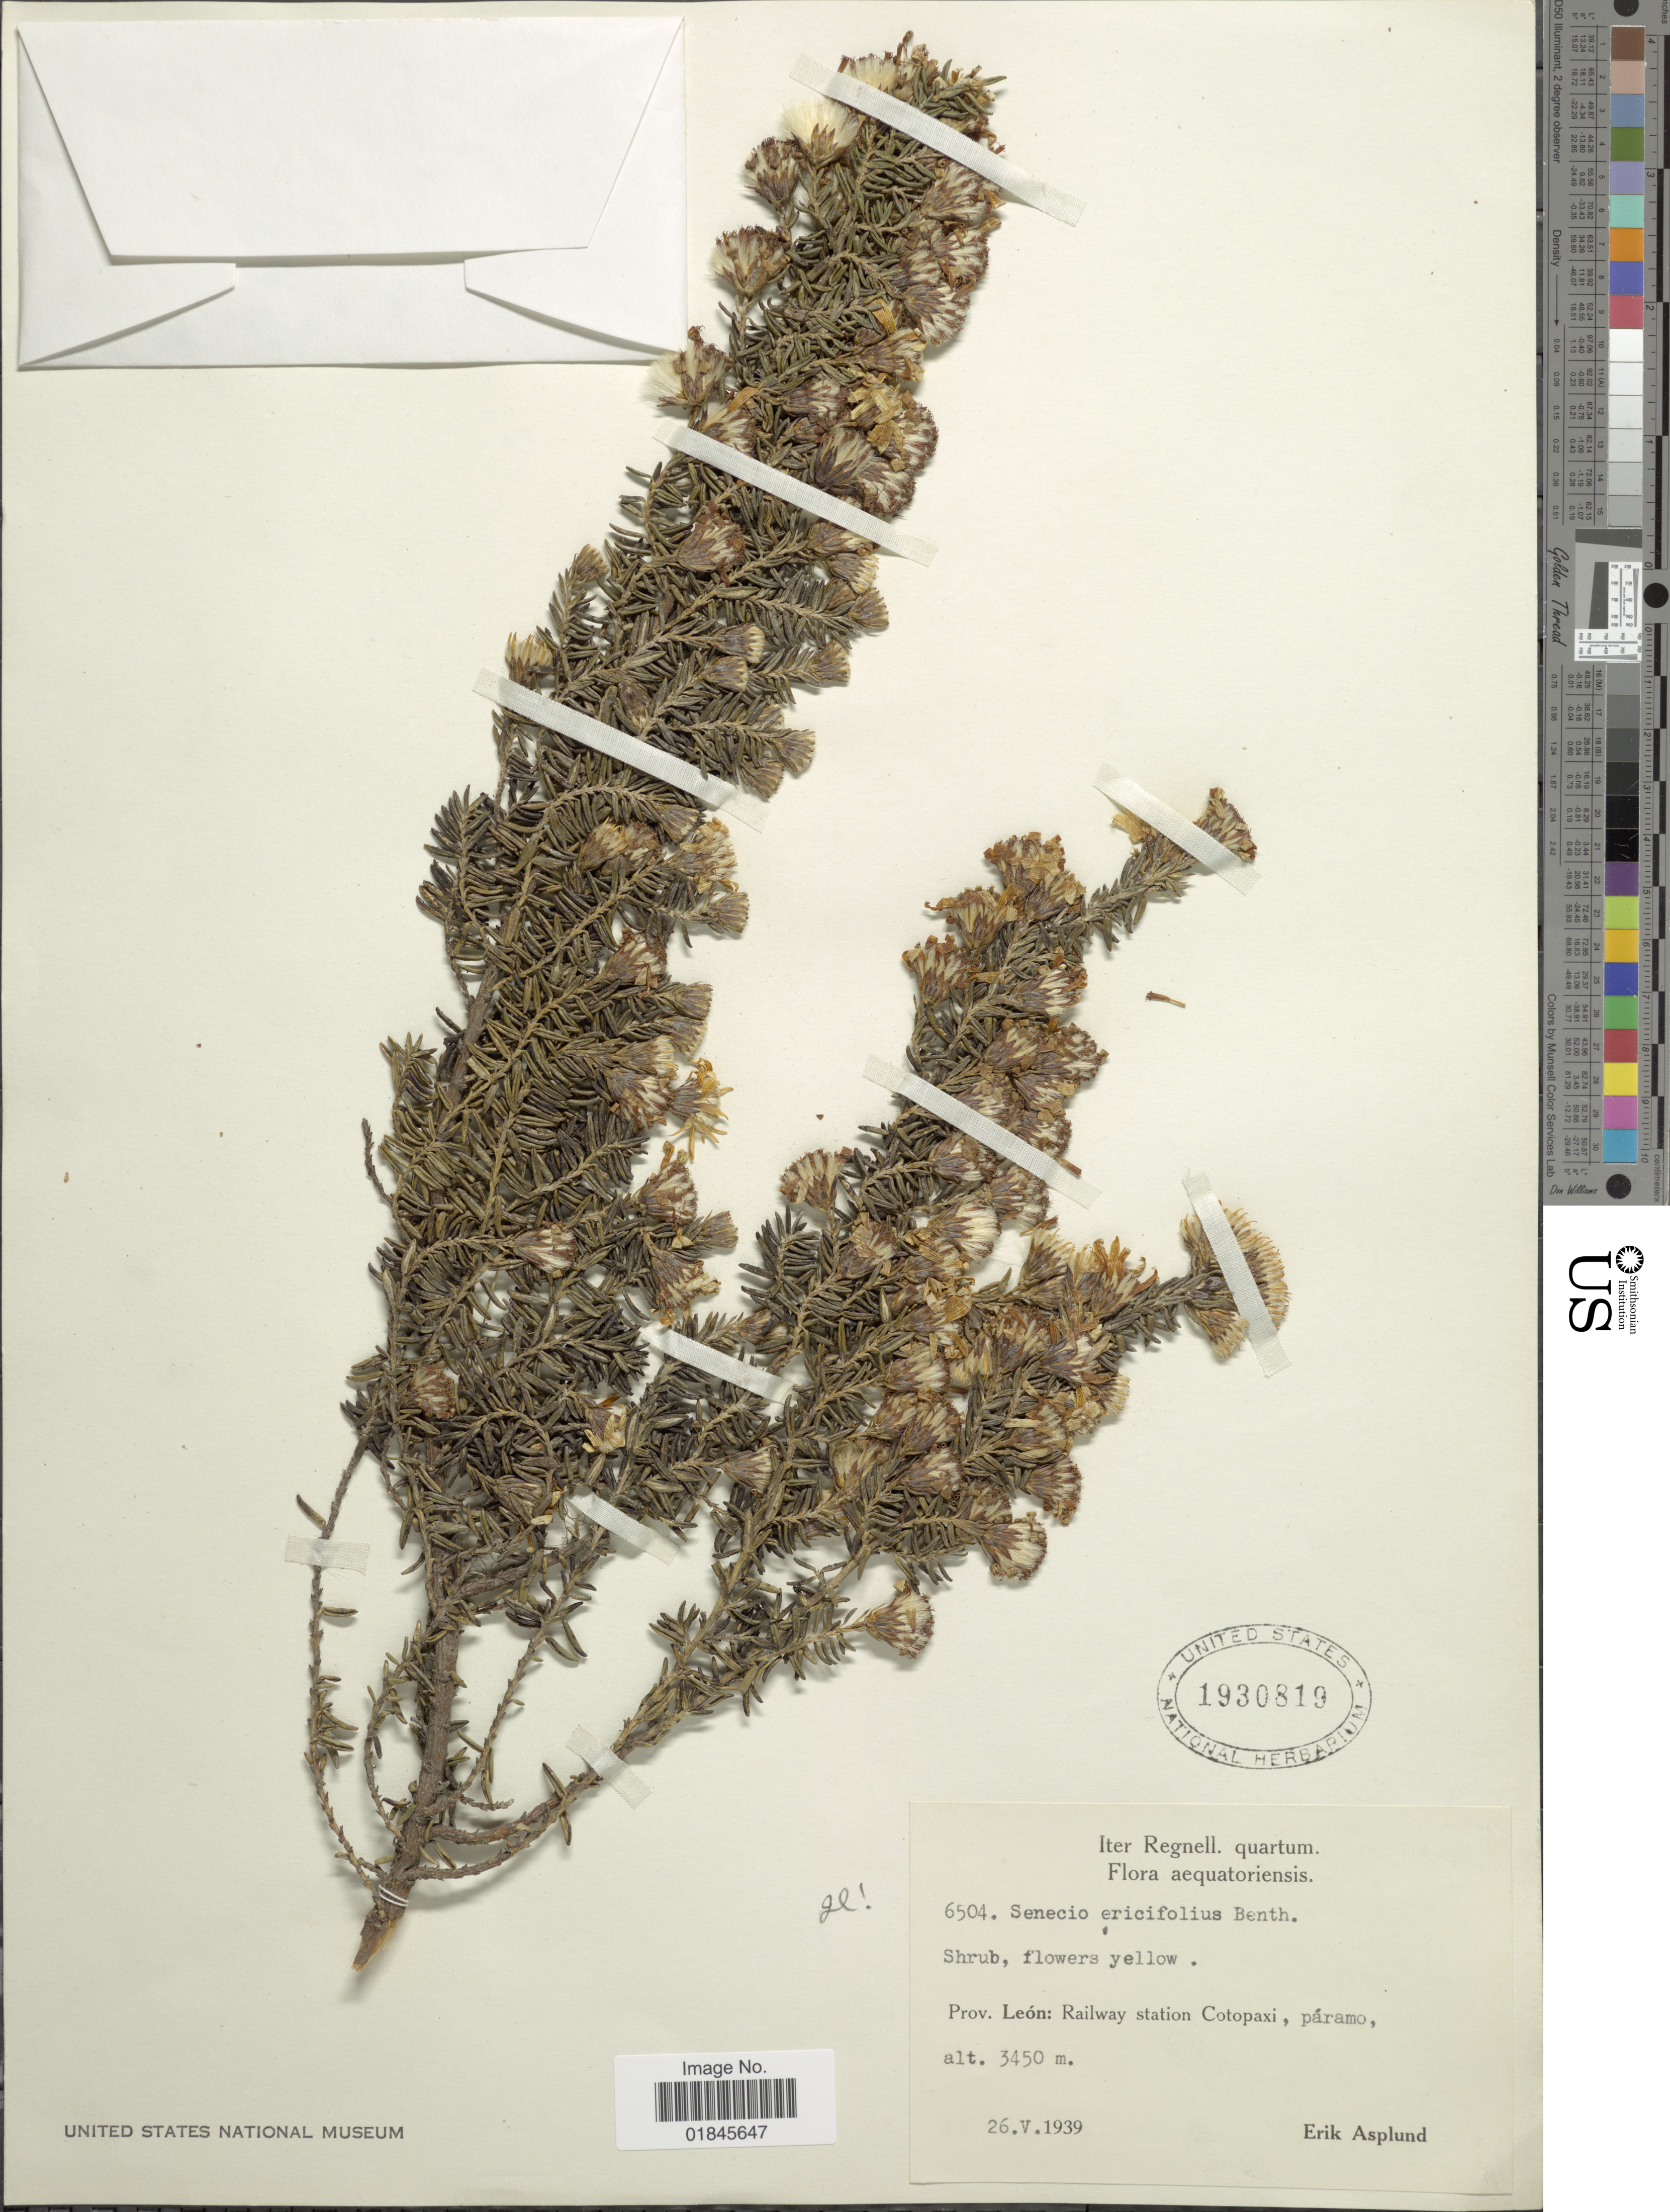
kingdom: Plantae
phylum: Tracheophyta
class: Magnoliopsida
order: Asterales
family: Asteraceae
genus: Pentacalia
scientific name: Pentacalia peruviana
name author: (Pers.) Cuatrec.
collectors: E. Asplund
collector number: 6504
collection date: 1939-05-26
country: Ecuador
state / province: Cotopaxi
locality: Prov. León: Railway station Cotopaxi, páramo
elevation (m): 3450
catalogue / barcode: US 1930819